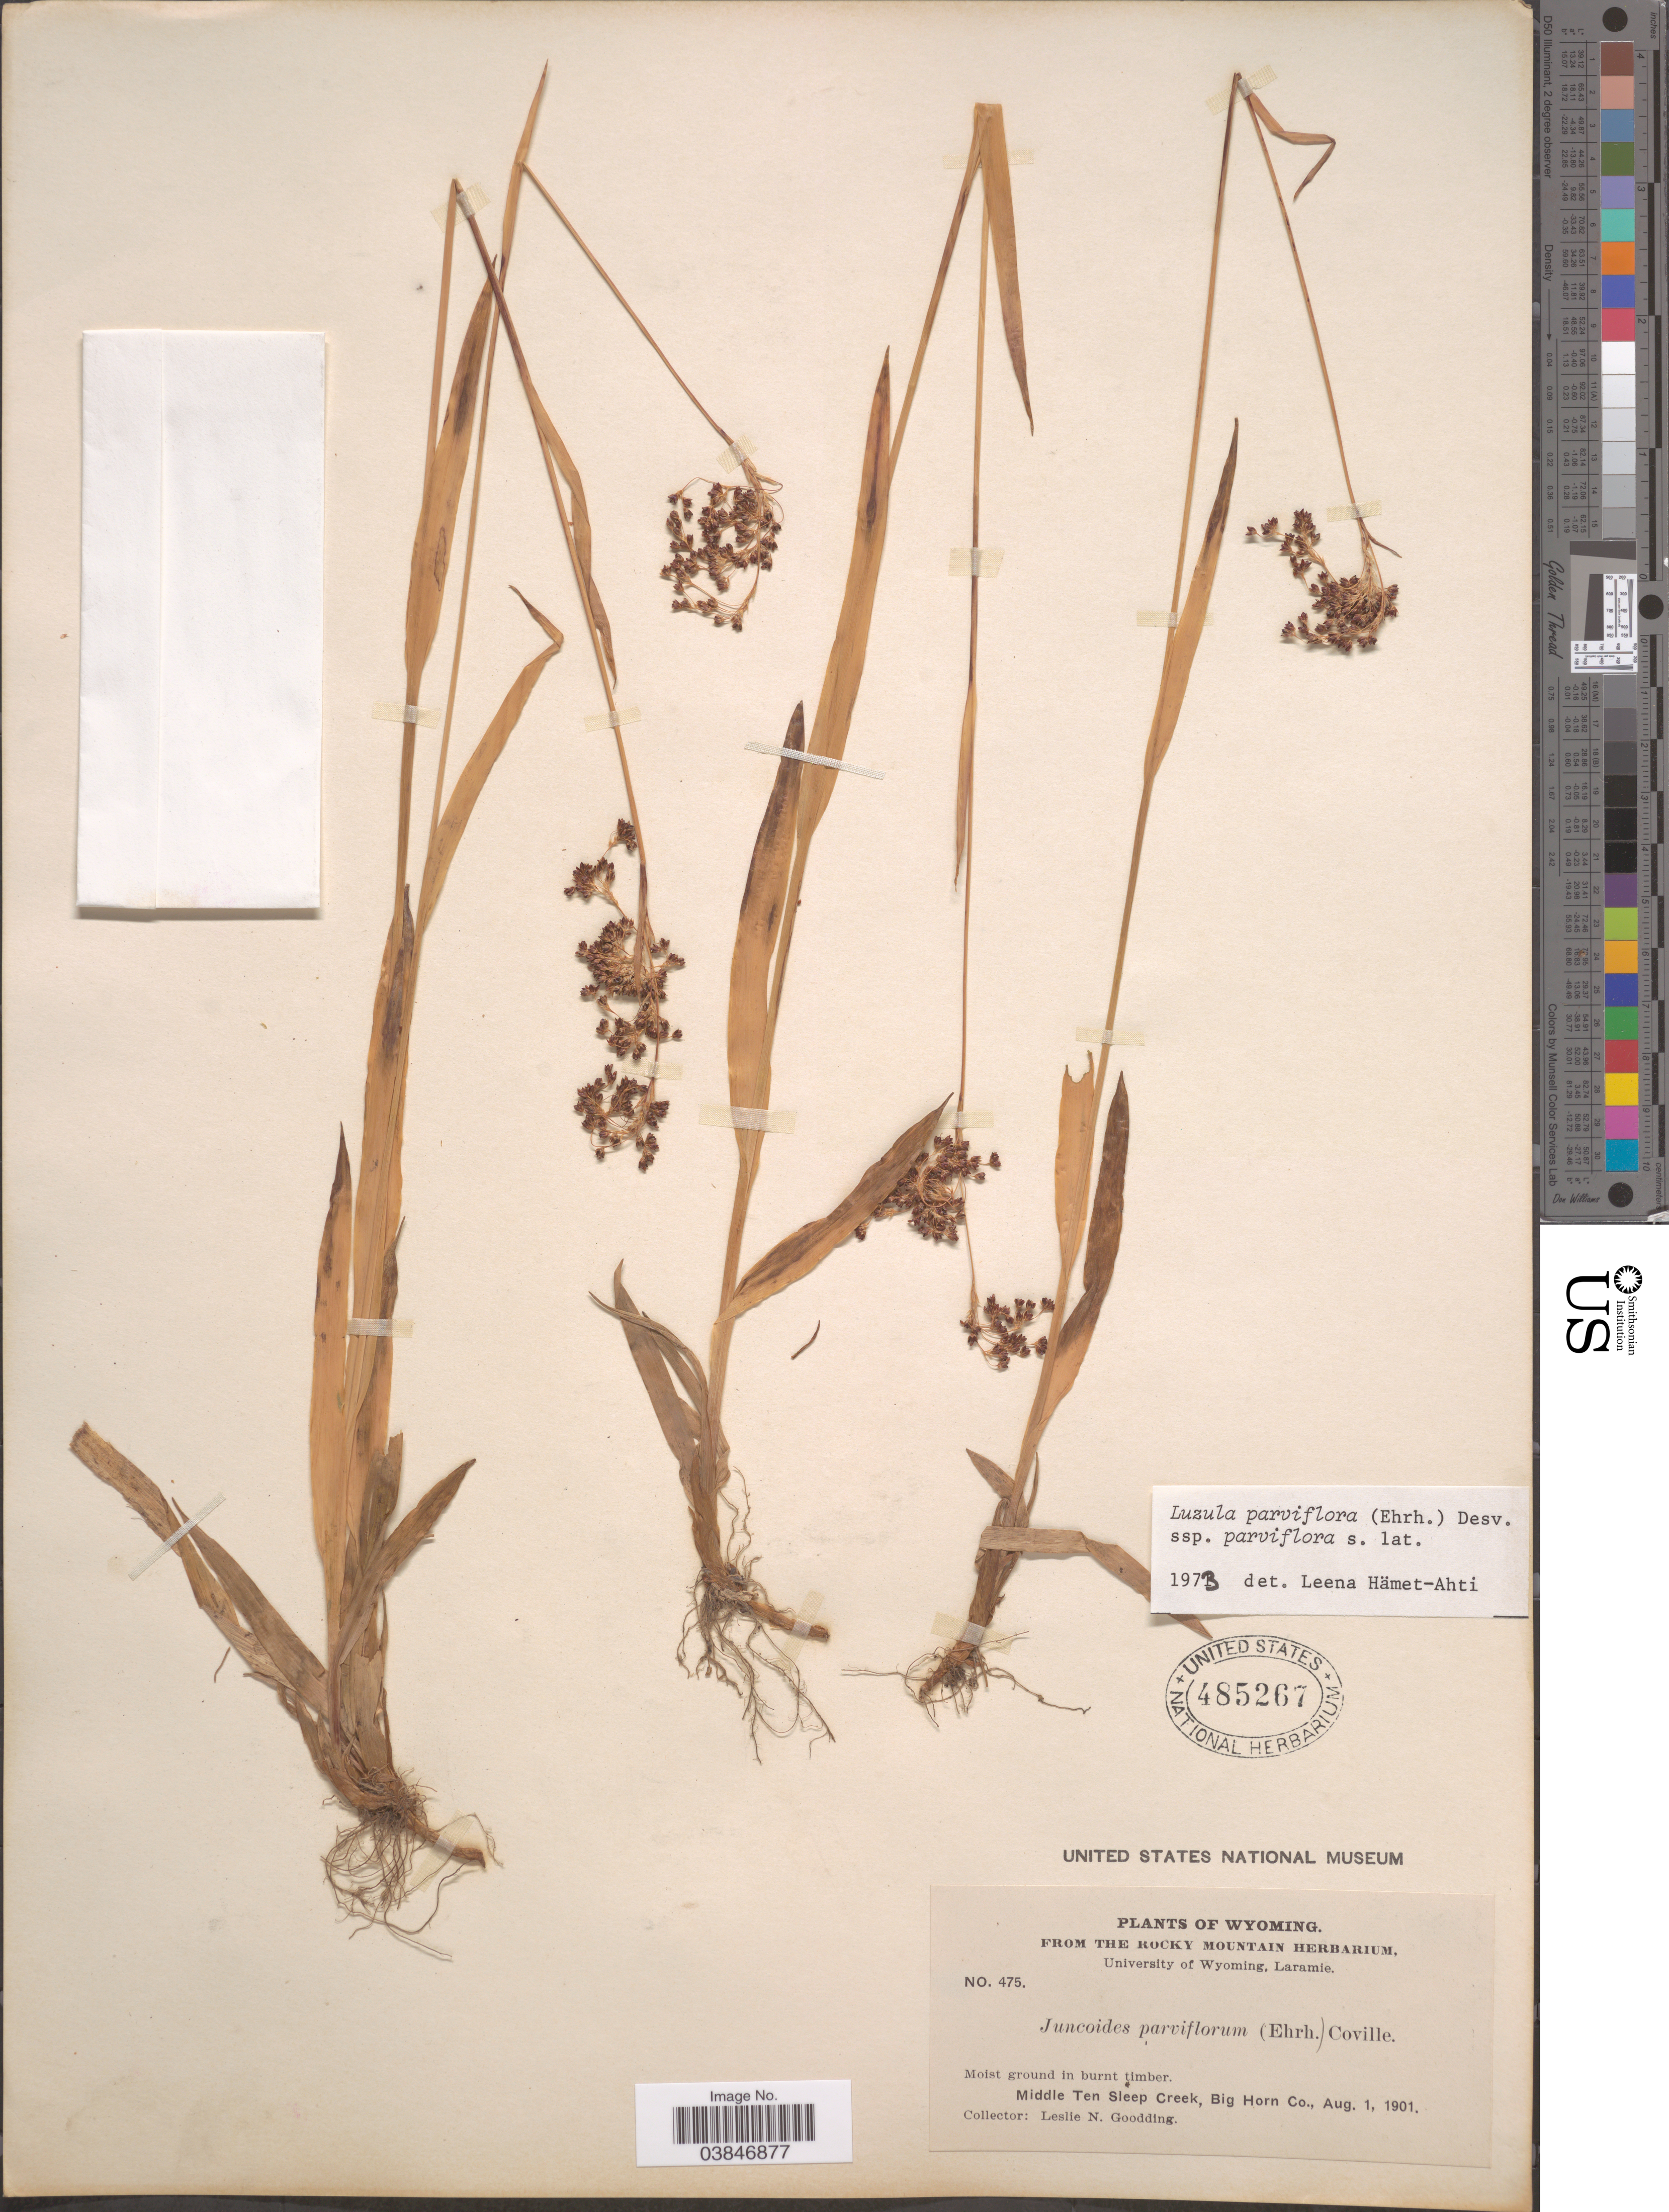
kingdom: Plantae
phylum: Tracheophyta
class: Liliopsida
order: Poales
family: Juncaceae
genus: Luzula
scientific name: Luzula parviflora subsp. parviflora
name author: (Ehrh.) Desv.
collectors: L. N. Goodding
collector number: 475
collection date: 1901-08-01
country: United States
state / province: Wyoming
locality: Middle Ten Sleep Creek, Big Horn Co.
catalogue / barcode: US 485267